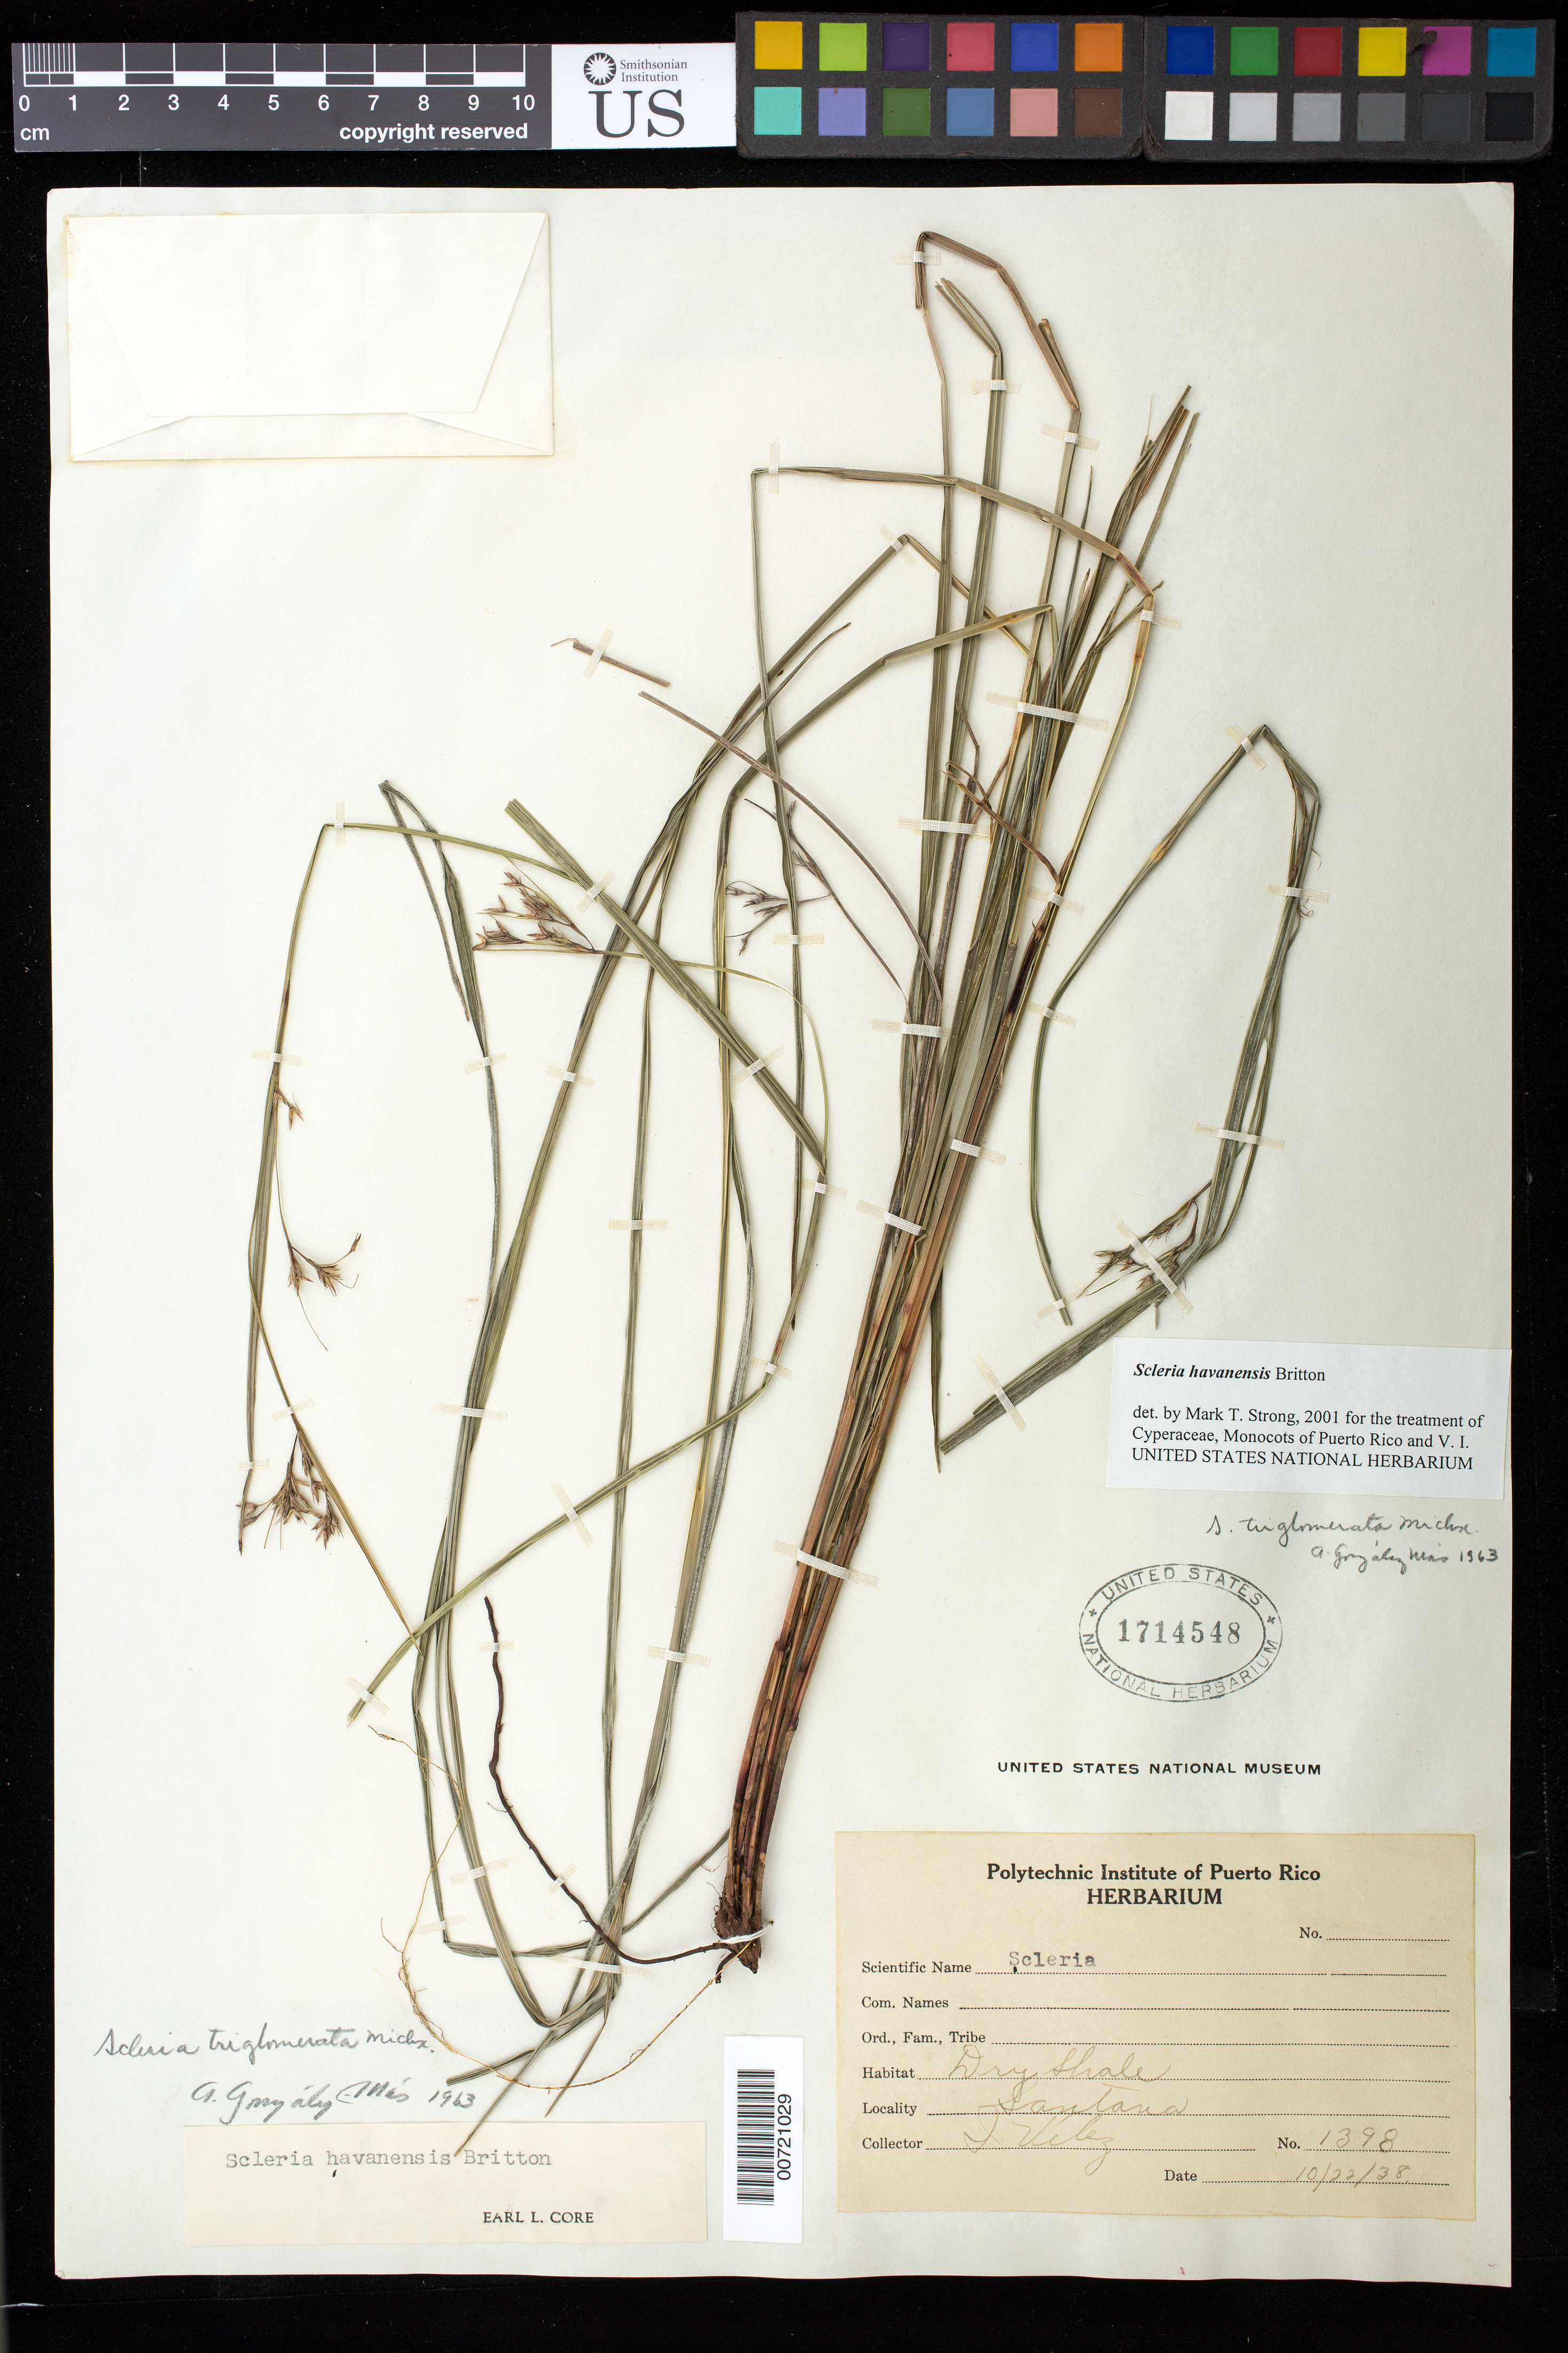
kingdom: Plantae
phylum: Tracheophyta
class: Liliopsida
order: Poales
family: Cyperaceae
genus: Scleria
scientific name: Scleria havanensis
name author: Britton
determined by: Strong, M. T., (US), Smithsonian Institution - National Museum of Natural History (UNITED STATES)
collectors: I. Velez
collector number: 1398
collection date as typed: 22 Oct 1938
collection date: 1938-10-22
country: Puerto Rico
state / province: Arecibo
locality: Santana.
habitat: Dry shale.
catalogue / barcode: US 1714548